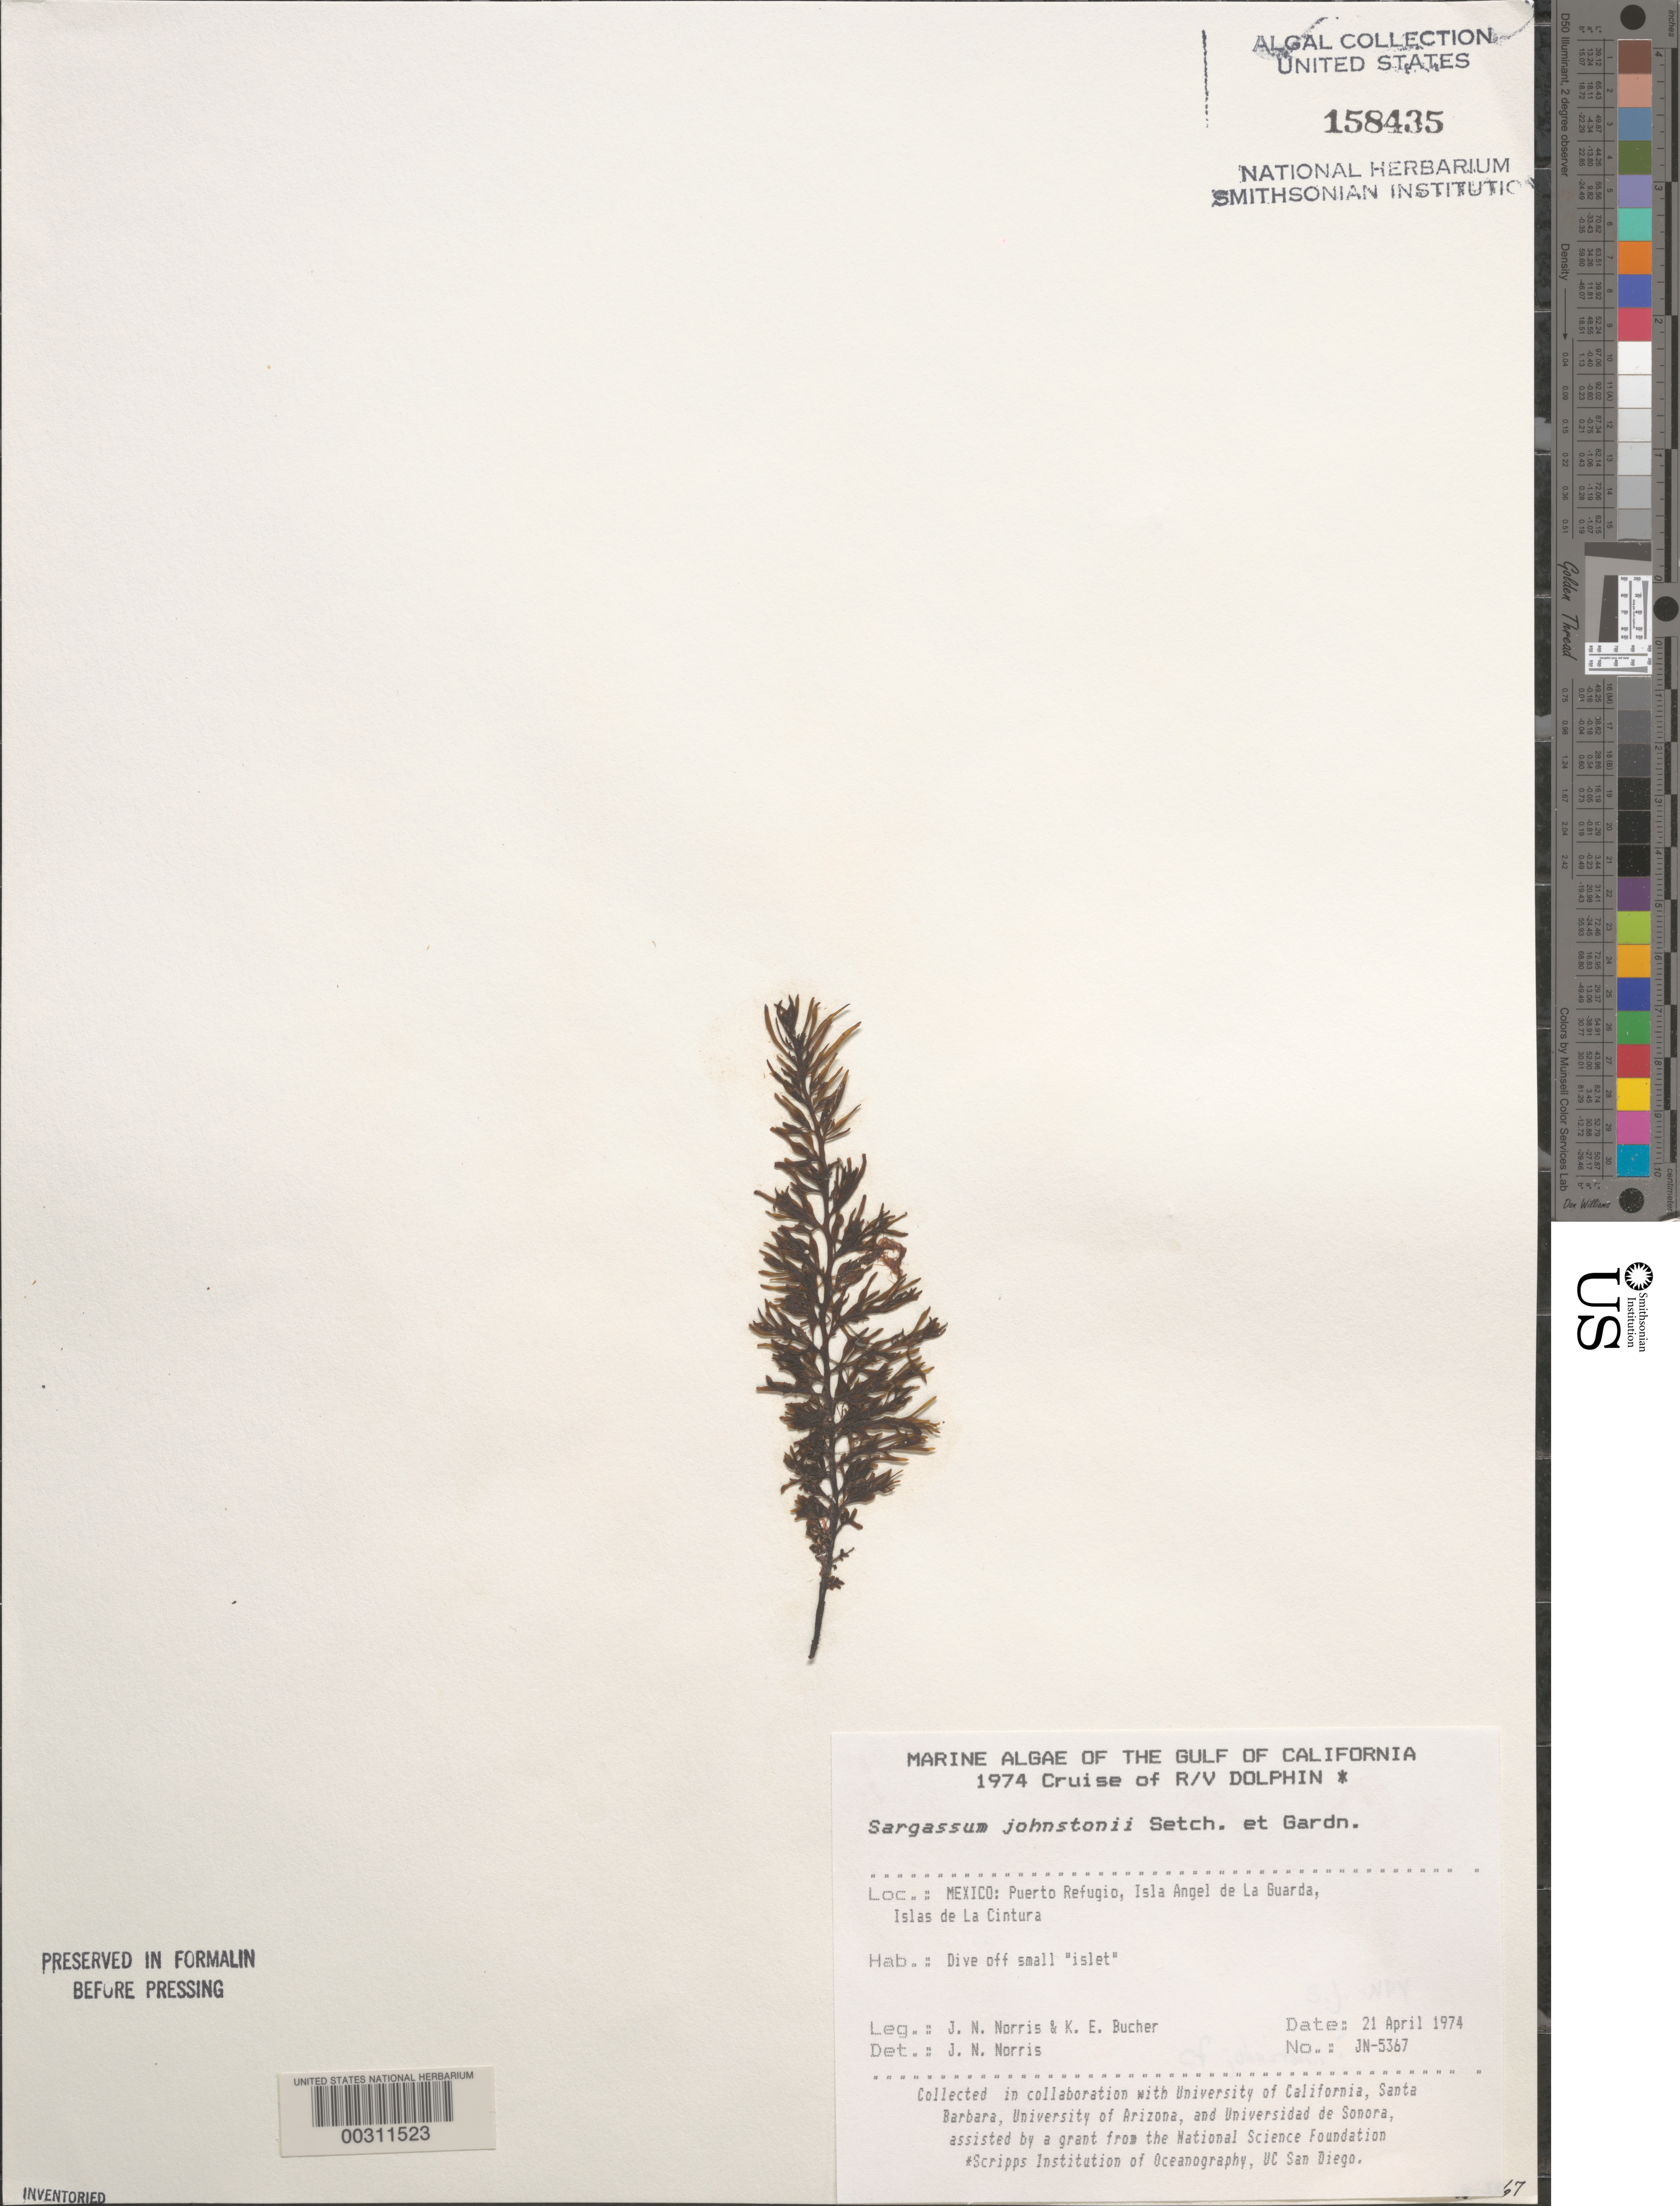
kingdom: Chromista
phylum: Ochrophyta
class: Phaeophyceae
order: Fucales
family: Sargassaceae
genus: Sargassum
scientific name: Sargassum johnstonii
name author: Setchell & N.L. Gardner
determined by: Norris, James N.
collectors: J. N. Norris & K. E. Bucher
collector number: JN-5367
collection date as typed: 21 Apr 1974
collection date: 1974-04-21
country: Mexico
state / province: Baja California Norte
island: Isla Angel de la Guarda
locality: Puerto Refugio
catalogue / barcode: US 158435